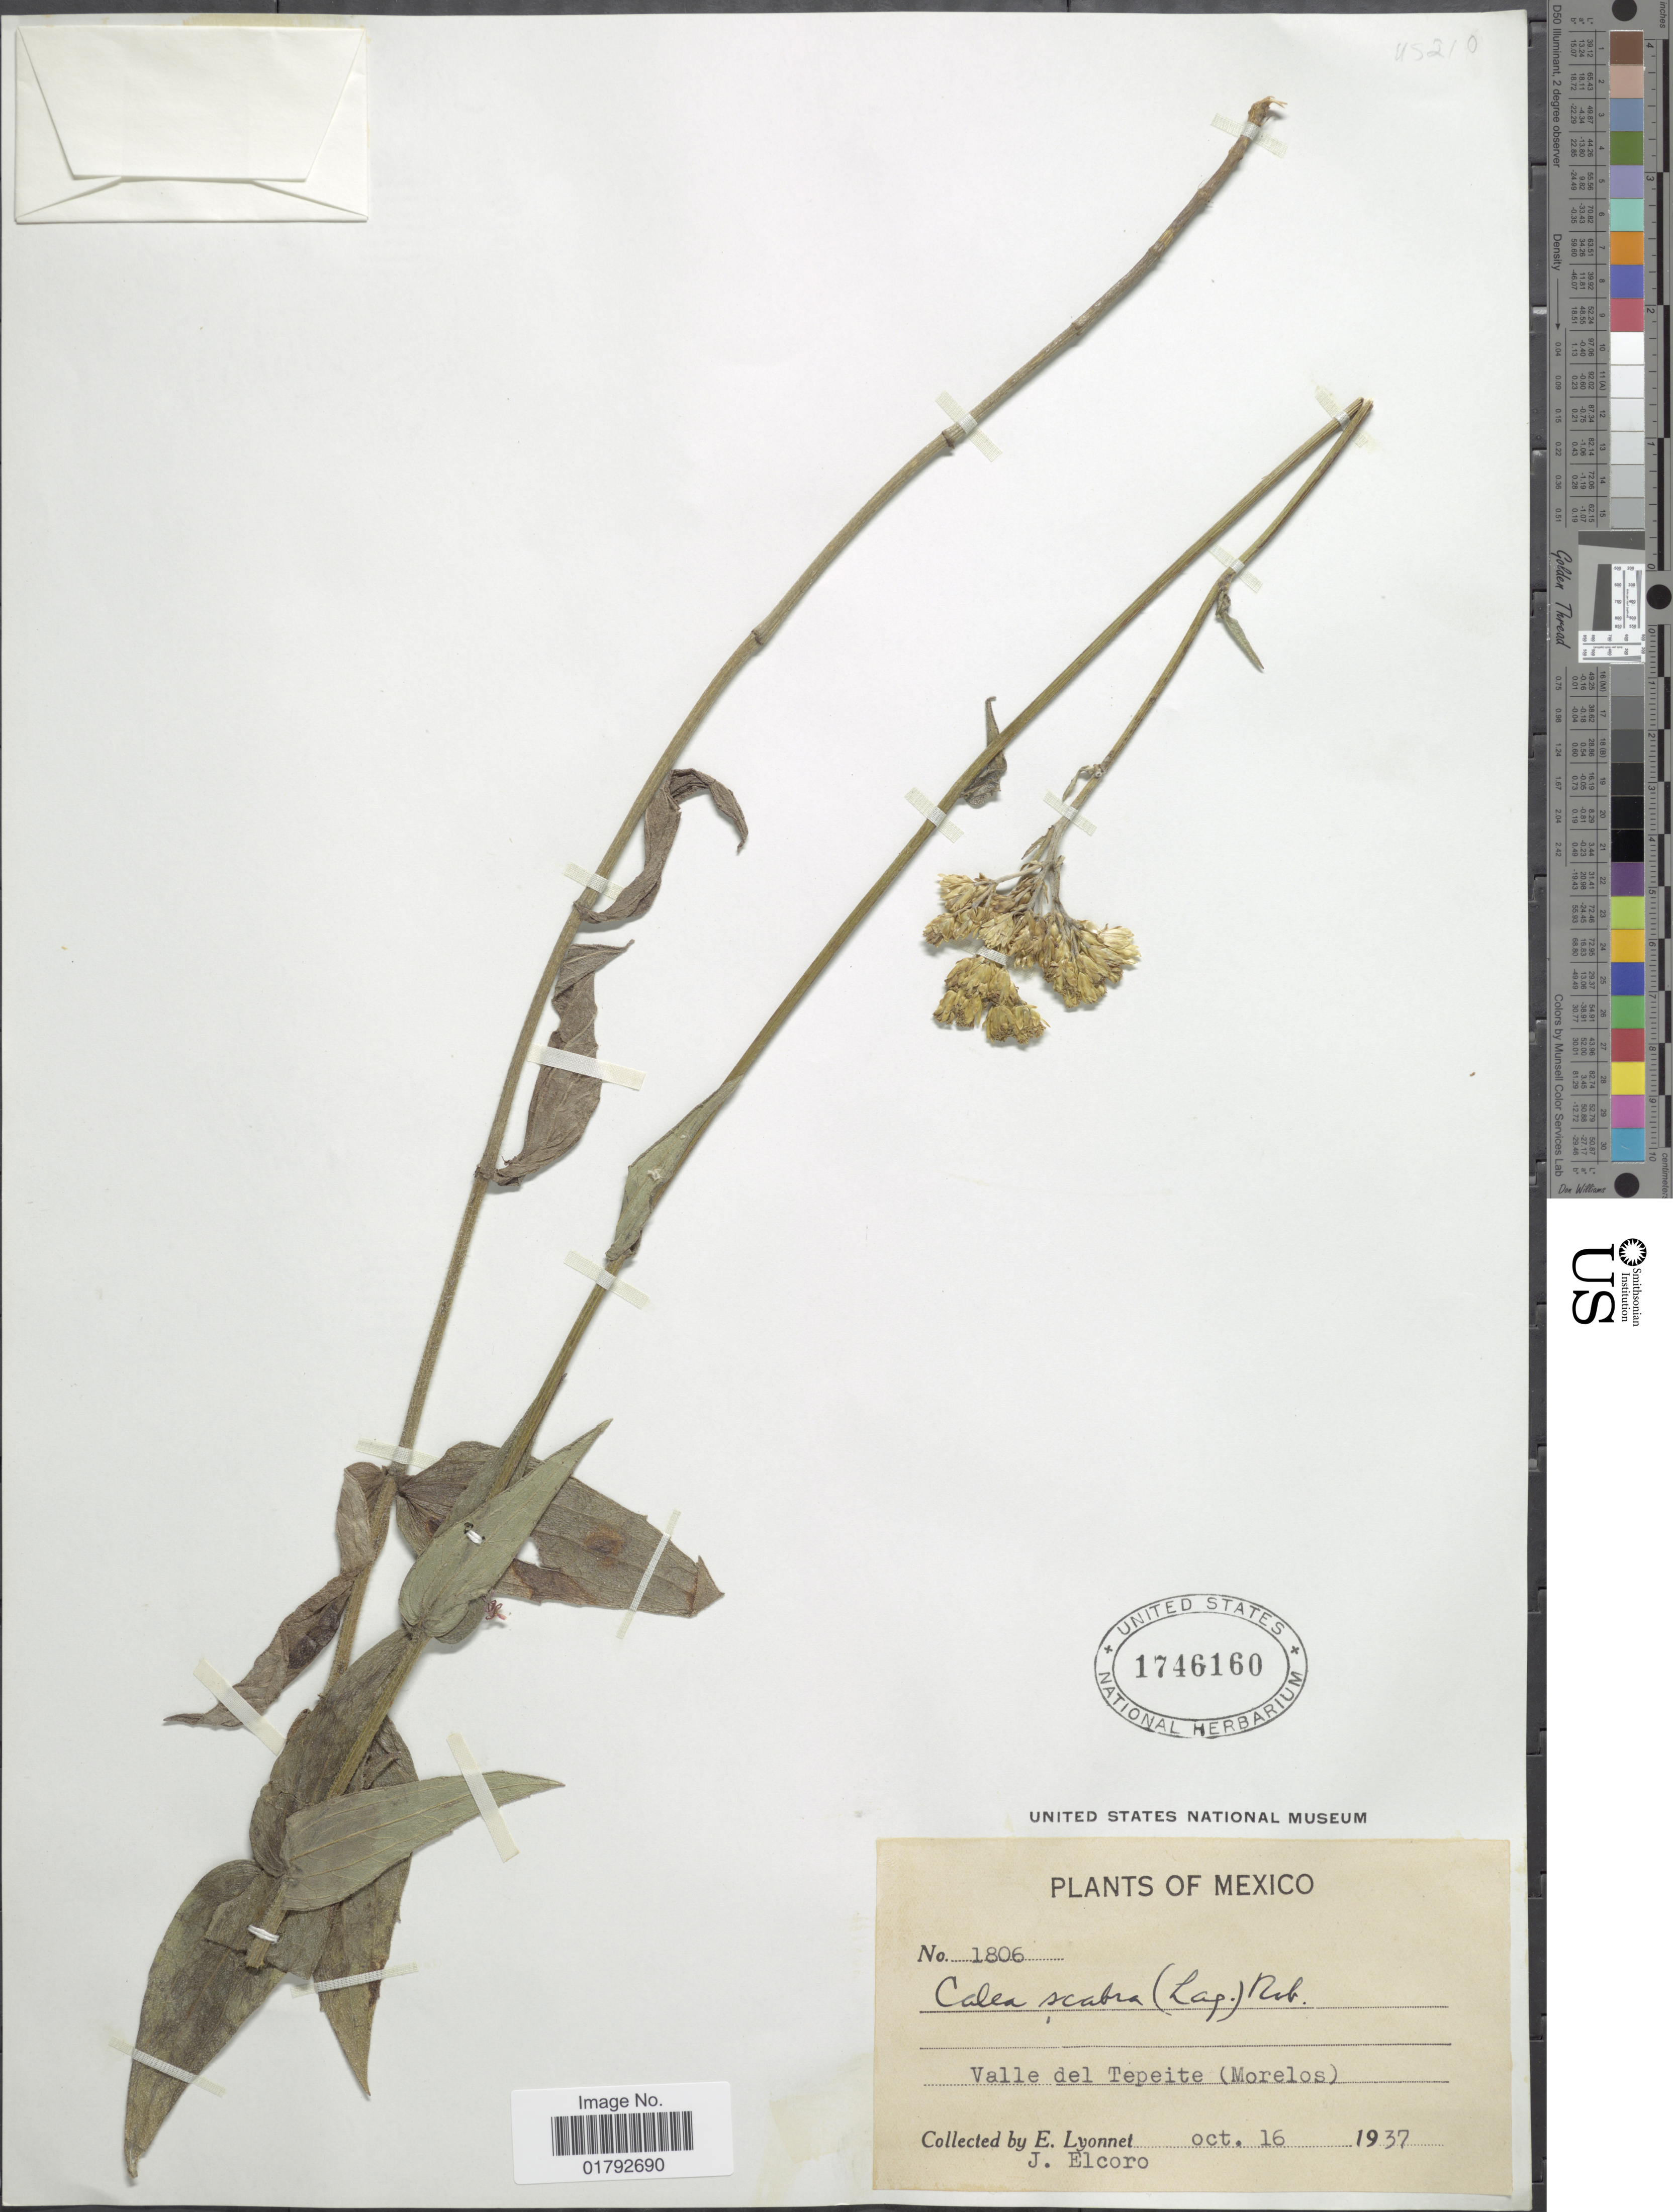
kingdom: Plantae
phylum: Tracheophyta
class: Magnoliopsida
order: Asterales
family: Asteraceae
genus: Alloispermum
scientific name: Alloispermum scabrum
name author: (Lag.) H. Rob.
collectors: E. Lyonnet & J. Elcoro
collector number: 1806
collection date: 1937-10-16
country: Mexico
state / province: Morelos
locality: Valle del Tepeite (Morelos).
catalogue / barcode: US 1746160